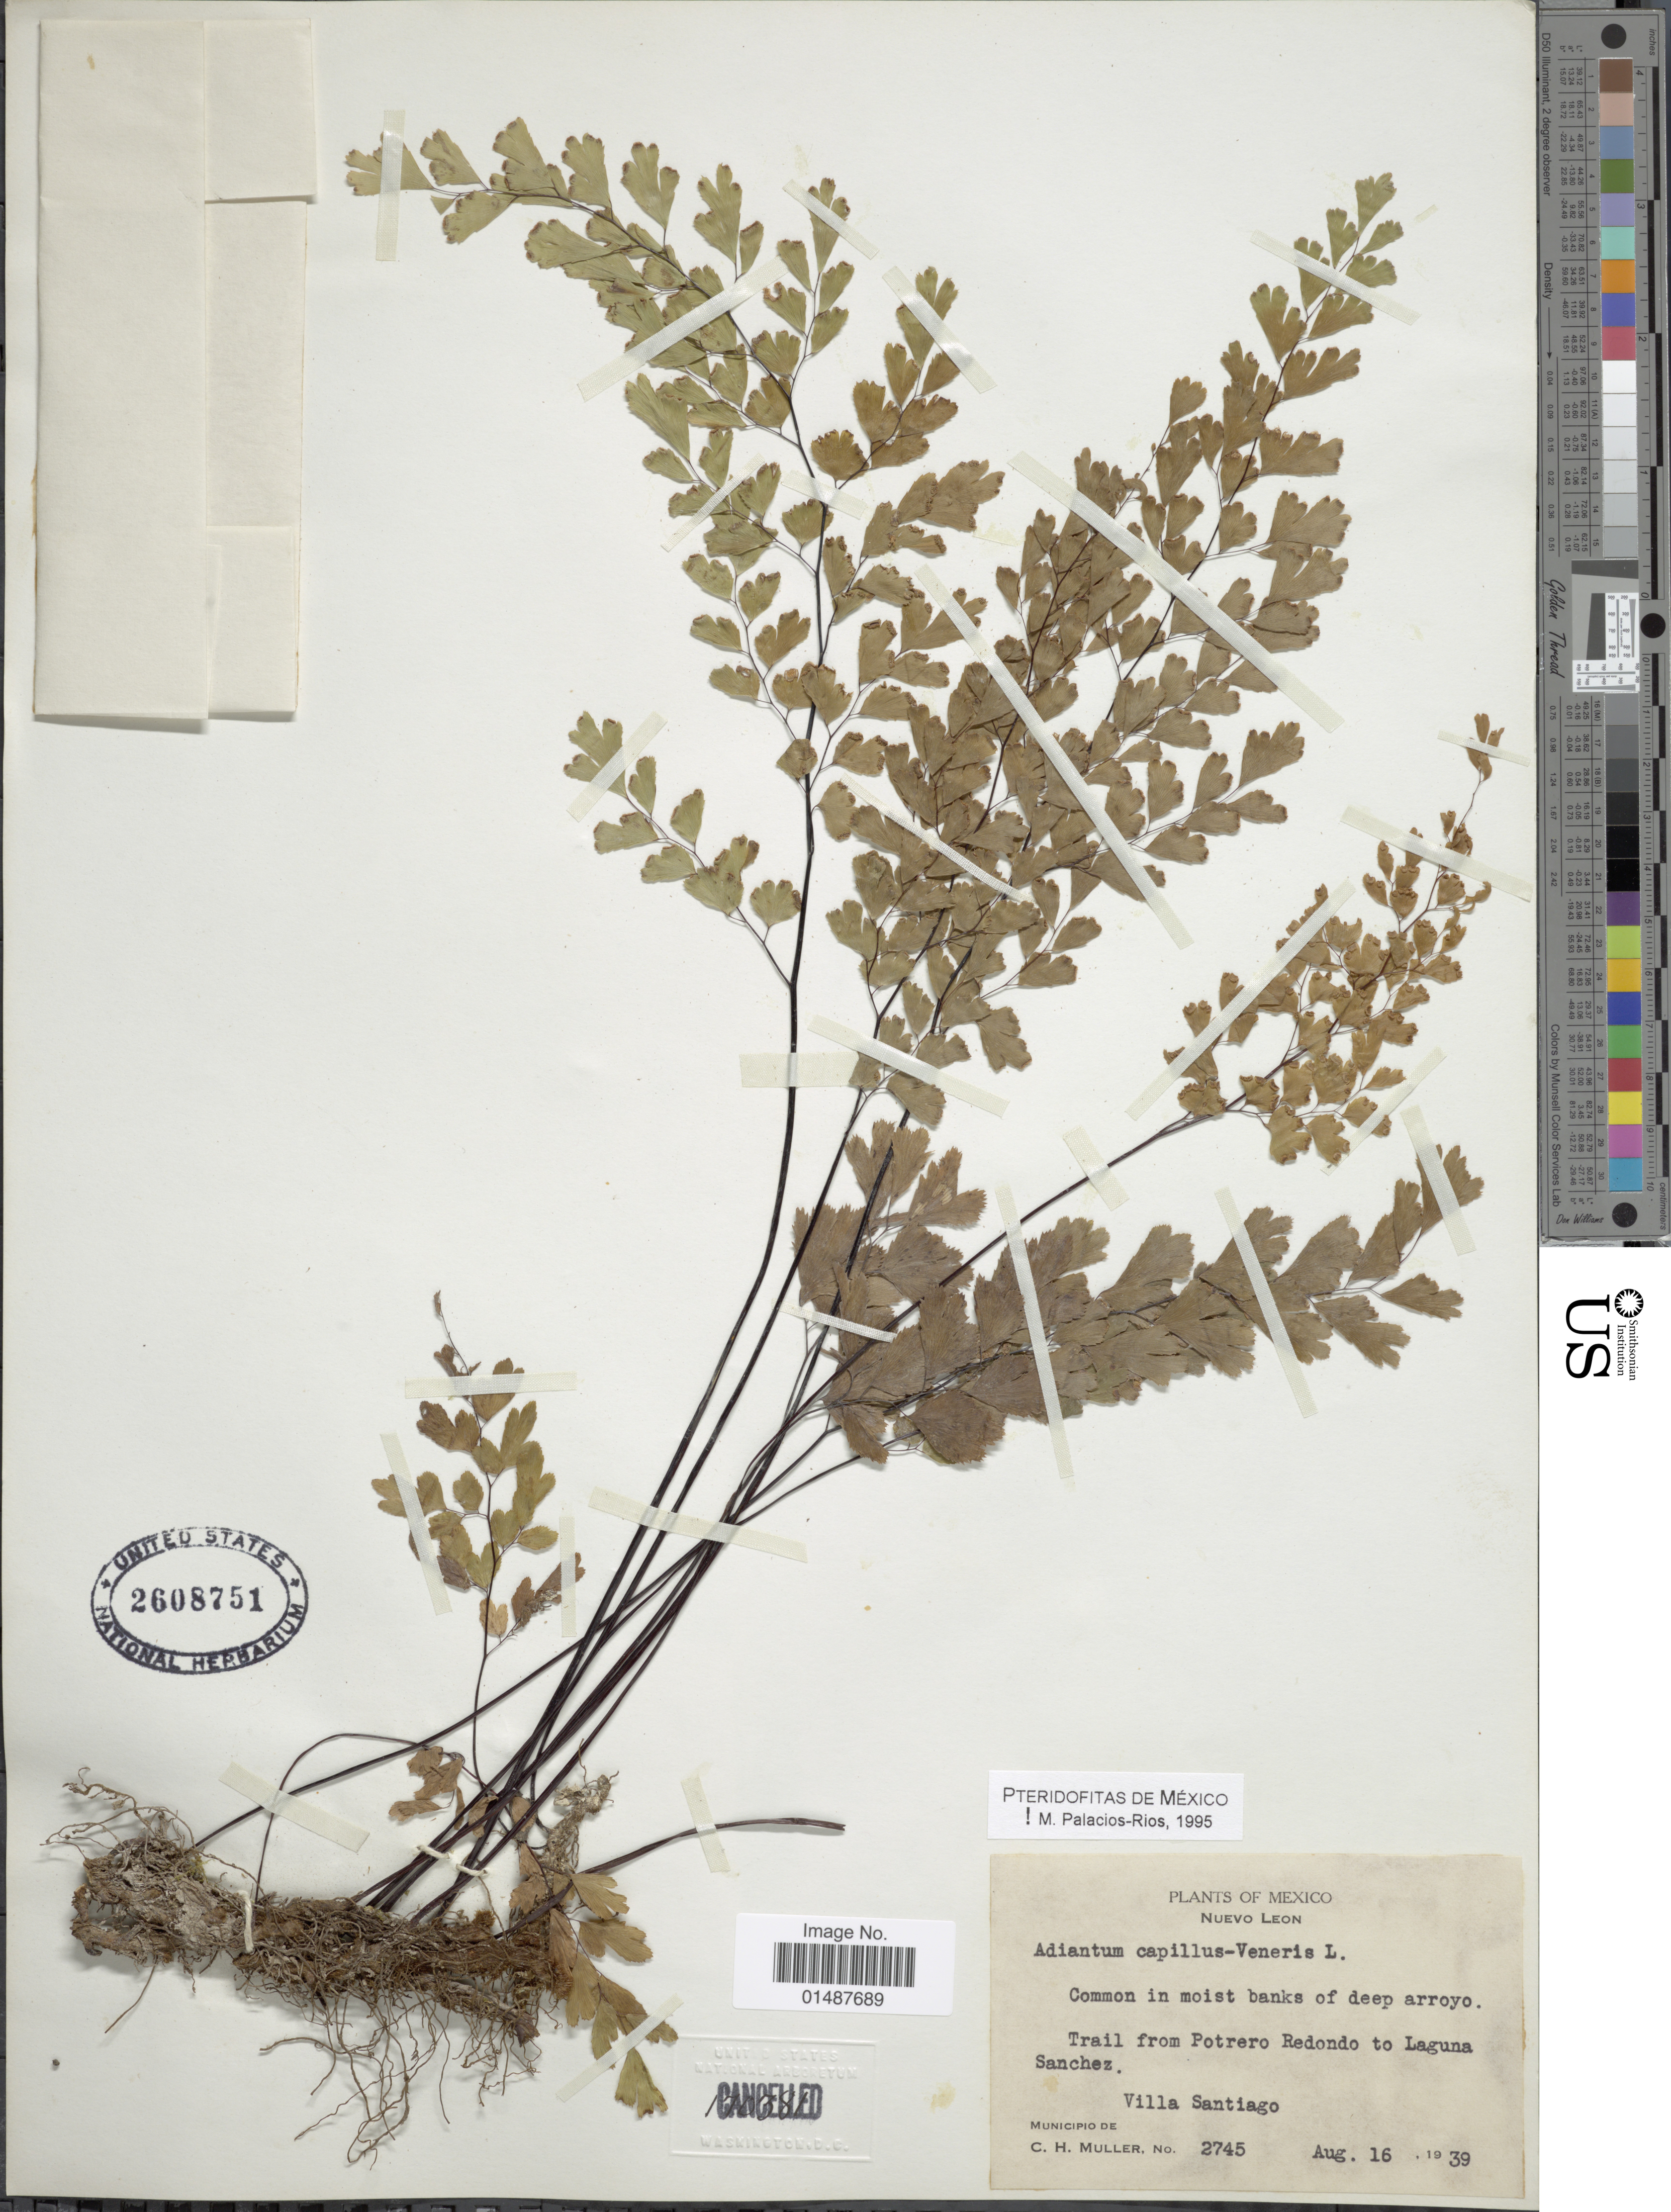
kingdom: Plantae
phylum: Tracheophyta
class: Polypodiopsida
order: Polypodiales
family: Pteridaceae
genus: Adiantum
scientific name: Adiantum capillus-veneris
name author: L.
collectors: C. H. Müller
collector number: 2745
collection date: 1939-08-16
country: Mexico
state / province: Nuevo León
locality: Villa Santiago, Common in moist banks of deep arroyo, Trail from Potrero Redondo to Laguna Sanchez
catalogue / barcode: US 2608751